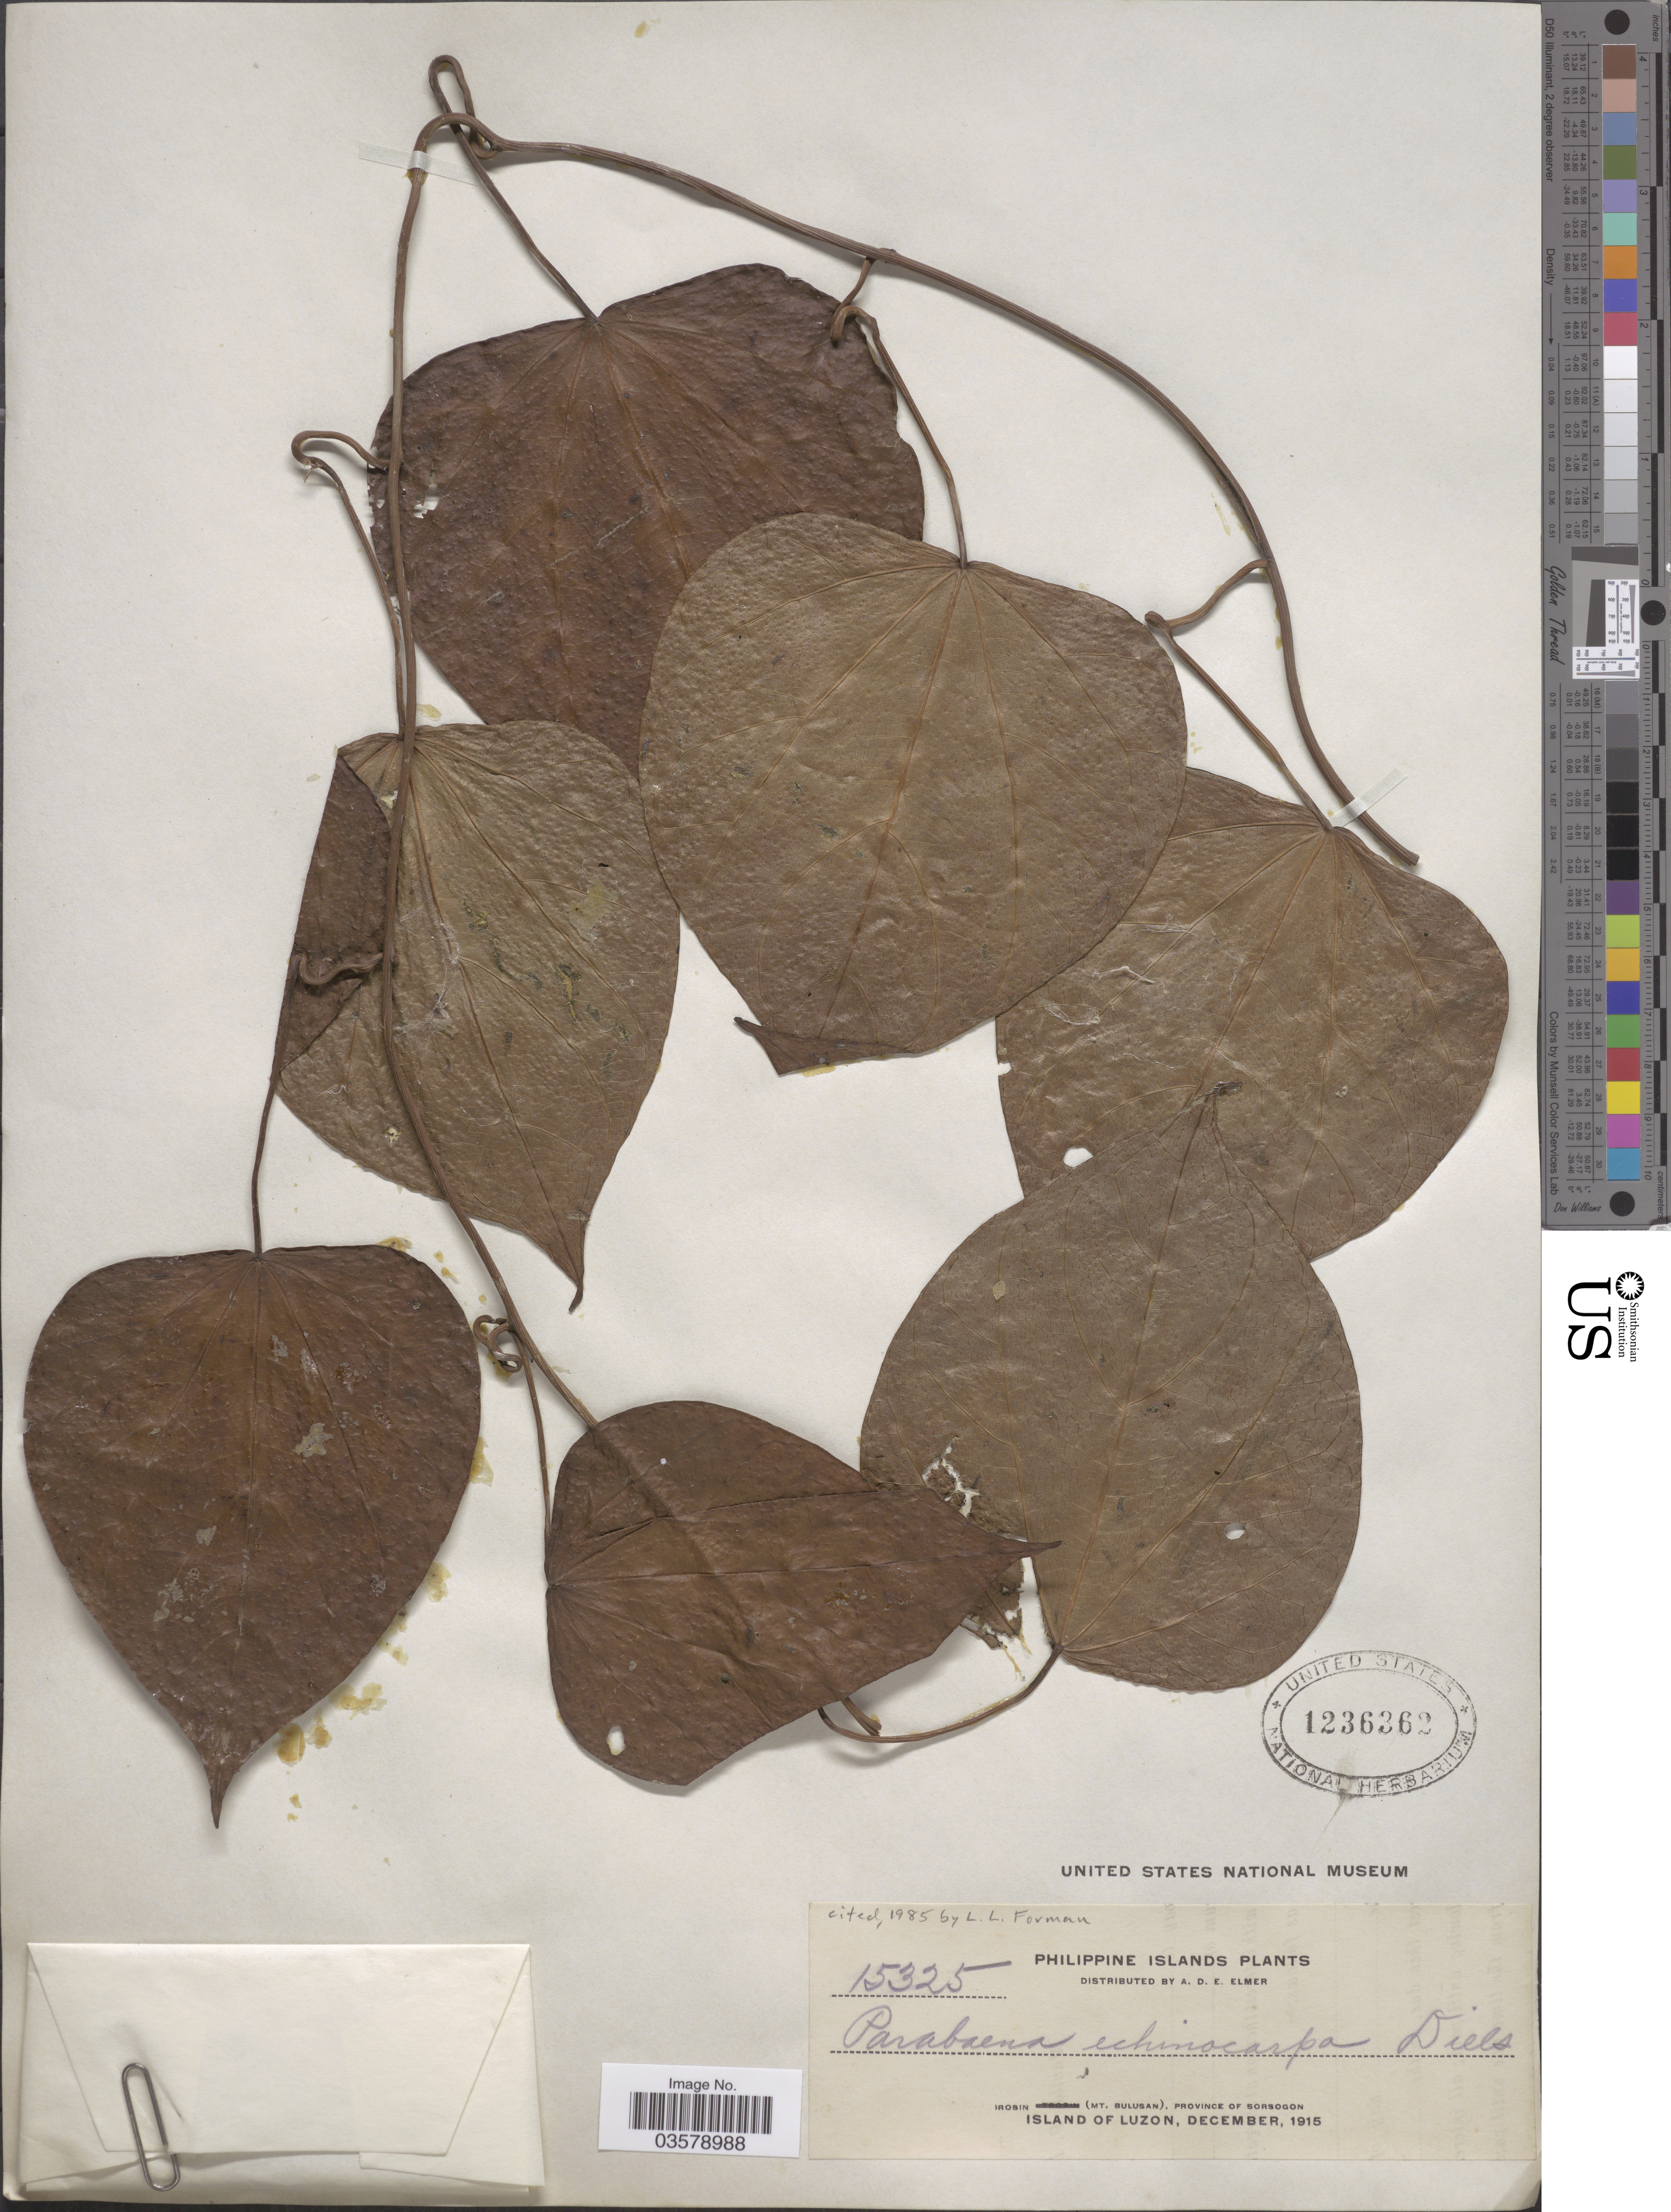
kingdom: Plantae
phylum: Tracheophyta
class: Magnoliopsida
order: Ranunculales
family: Menispermaceae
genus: Parabaena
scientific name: Parabaena echinocarpa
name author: Diels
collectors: A. D. E. Elmer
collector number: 15325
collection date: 1915-12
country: Philippines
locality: Irosin (Mt. Bulusan), Province of Sorsogon. Island of Luzon.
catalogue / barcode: US 1236362